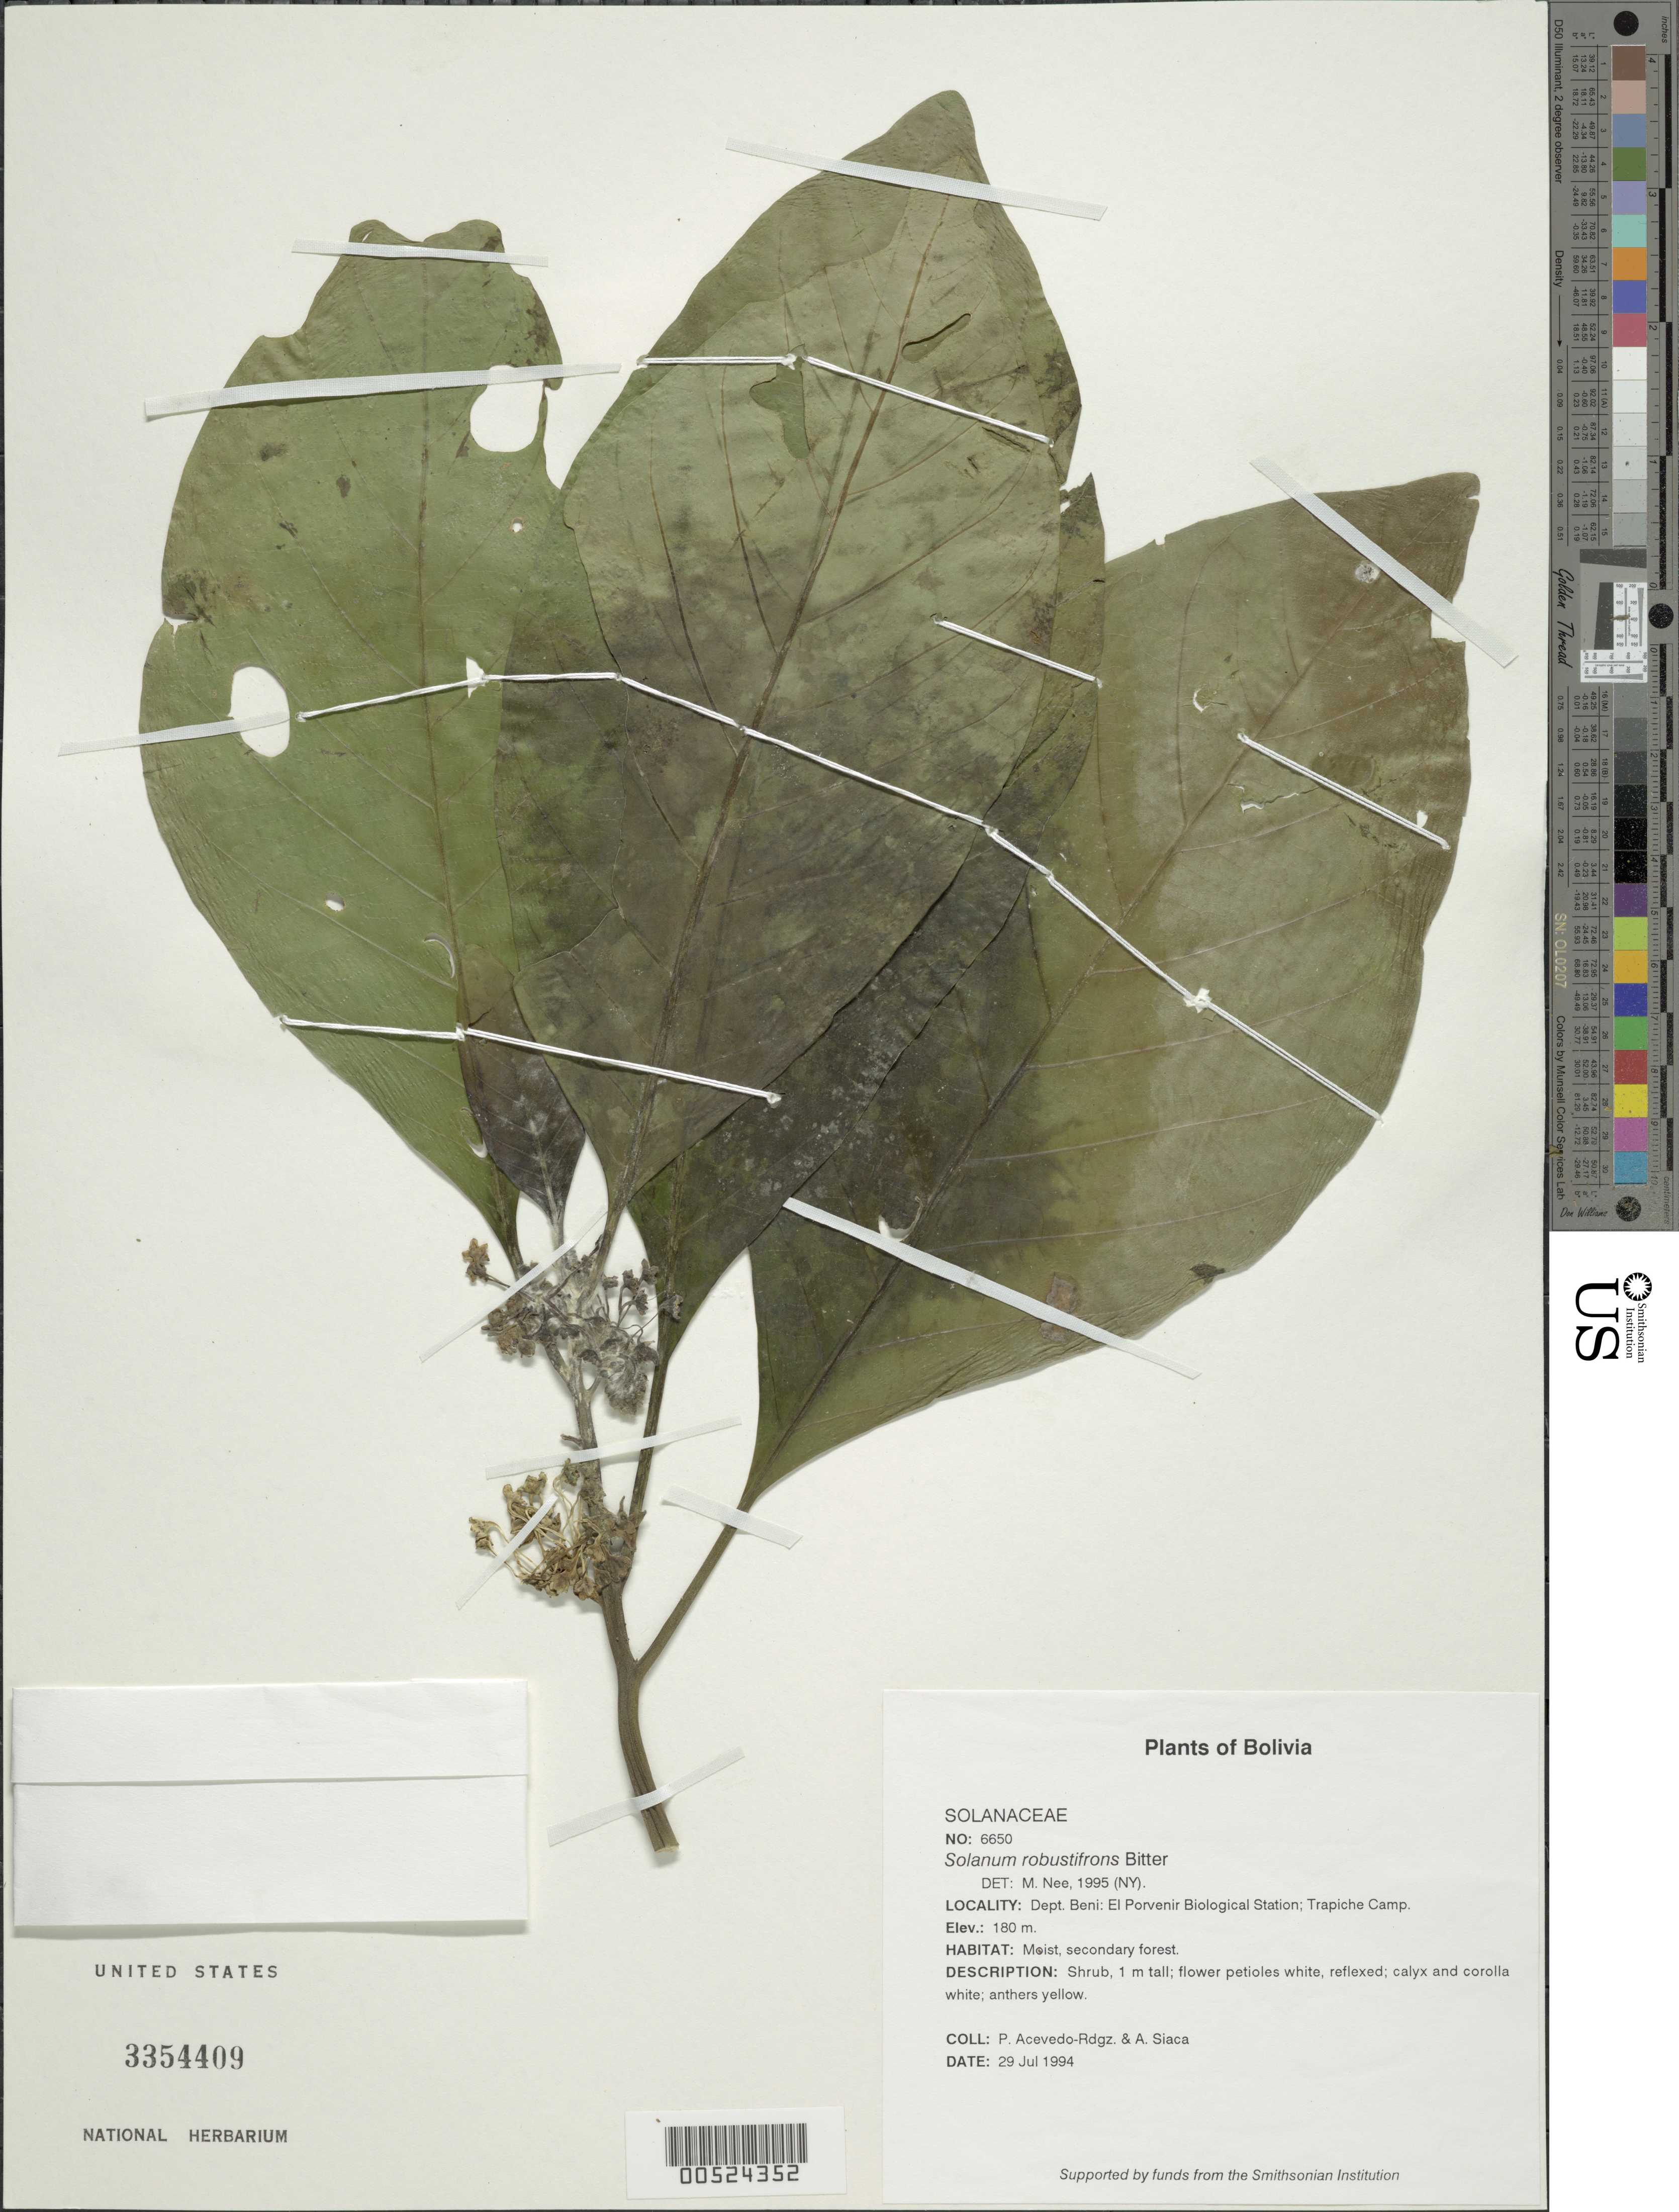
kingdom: Plantae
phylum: Tracheophyta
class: Magnoliopsida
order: Solanales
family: Solanaceae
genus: Solanum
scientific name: Solanum robustifrons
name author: Bitter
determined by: Nee, Michael H.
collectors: P. Acevedo-Rodr. & A. Siaca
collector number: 6650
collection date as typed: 29 Jul 1994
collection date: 1994-07-29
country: Bolivia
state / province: Beni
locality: Depart. Beni, El Porvenir Biological Station. Trapiche Camp.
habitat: Moist, secondary forest.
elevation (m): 180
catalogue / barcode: US 3354409